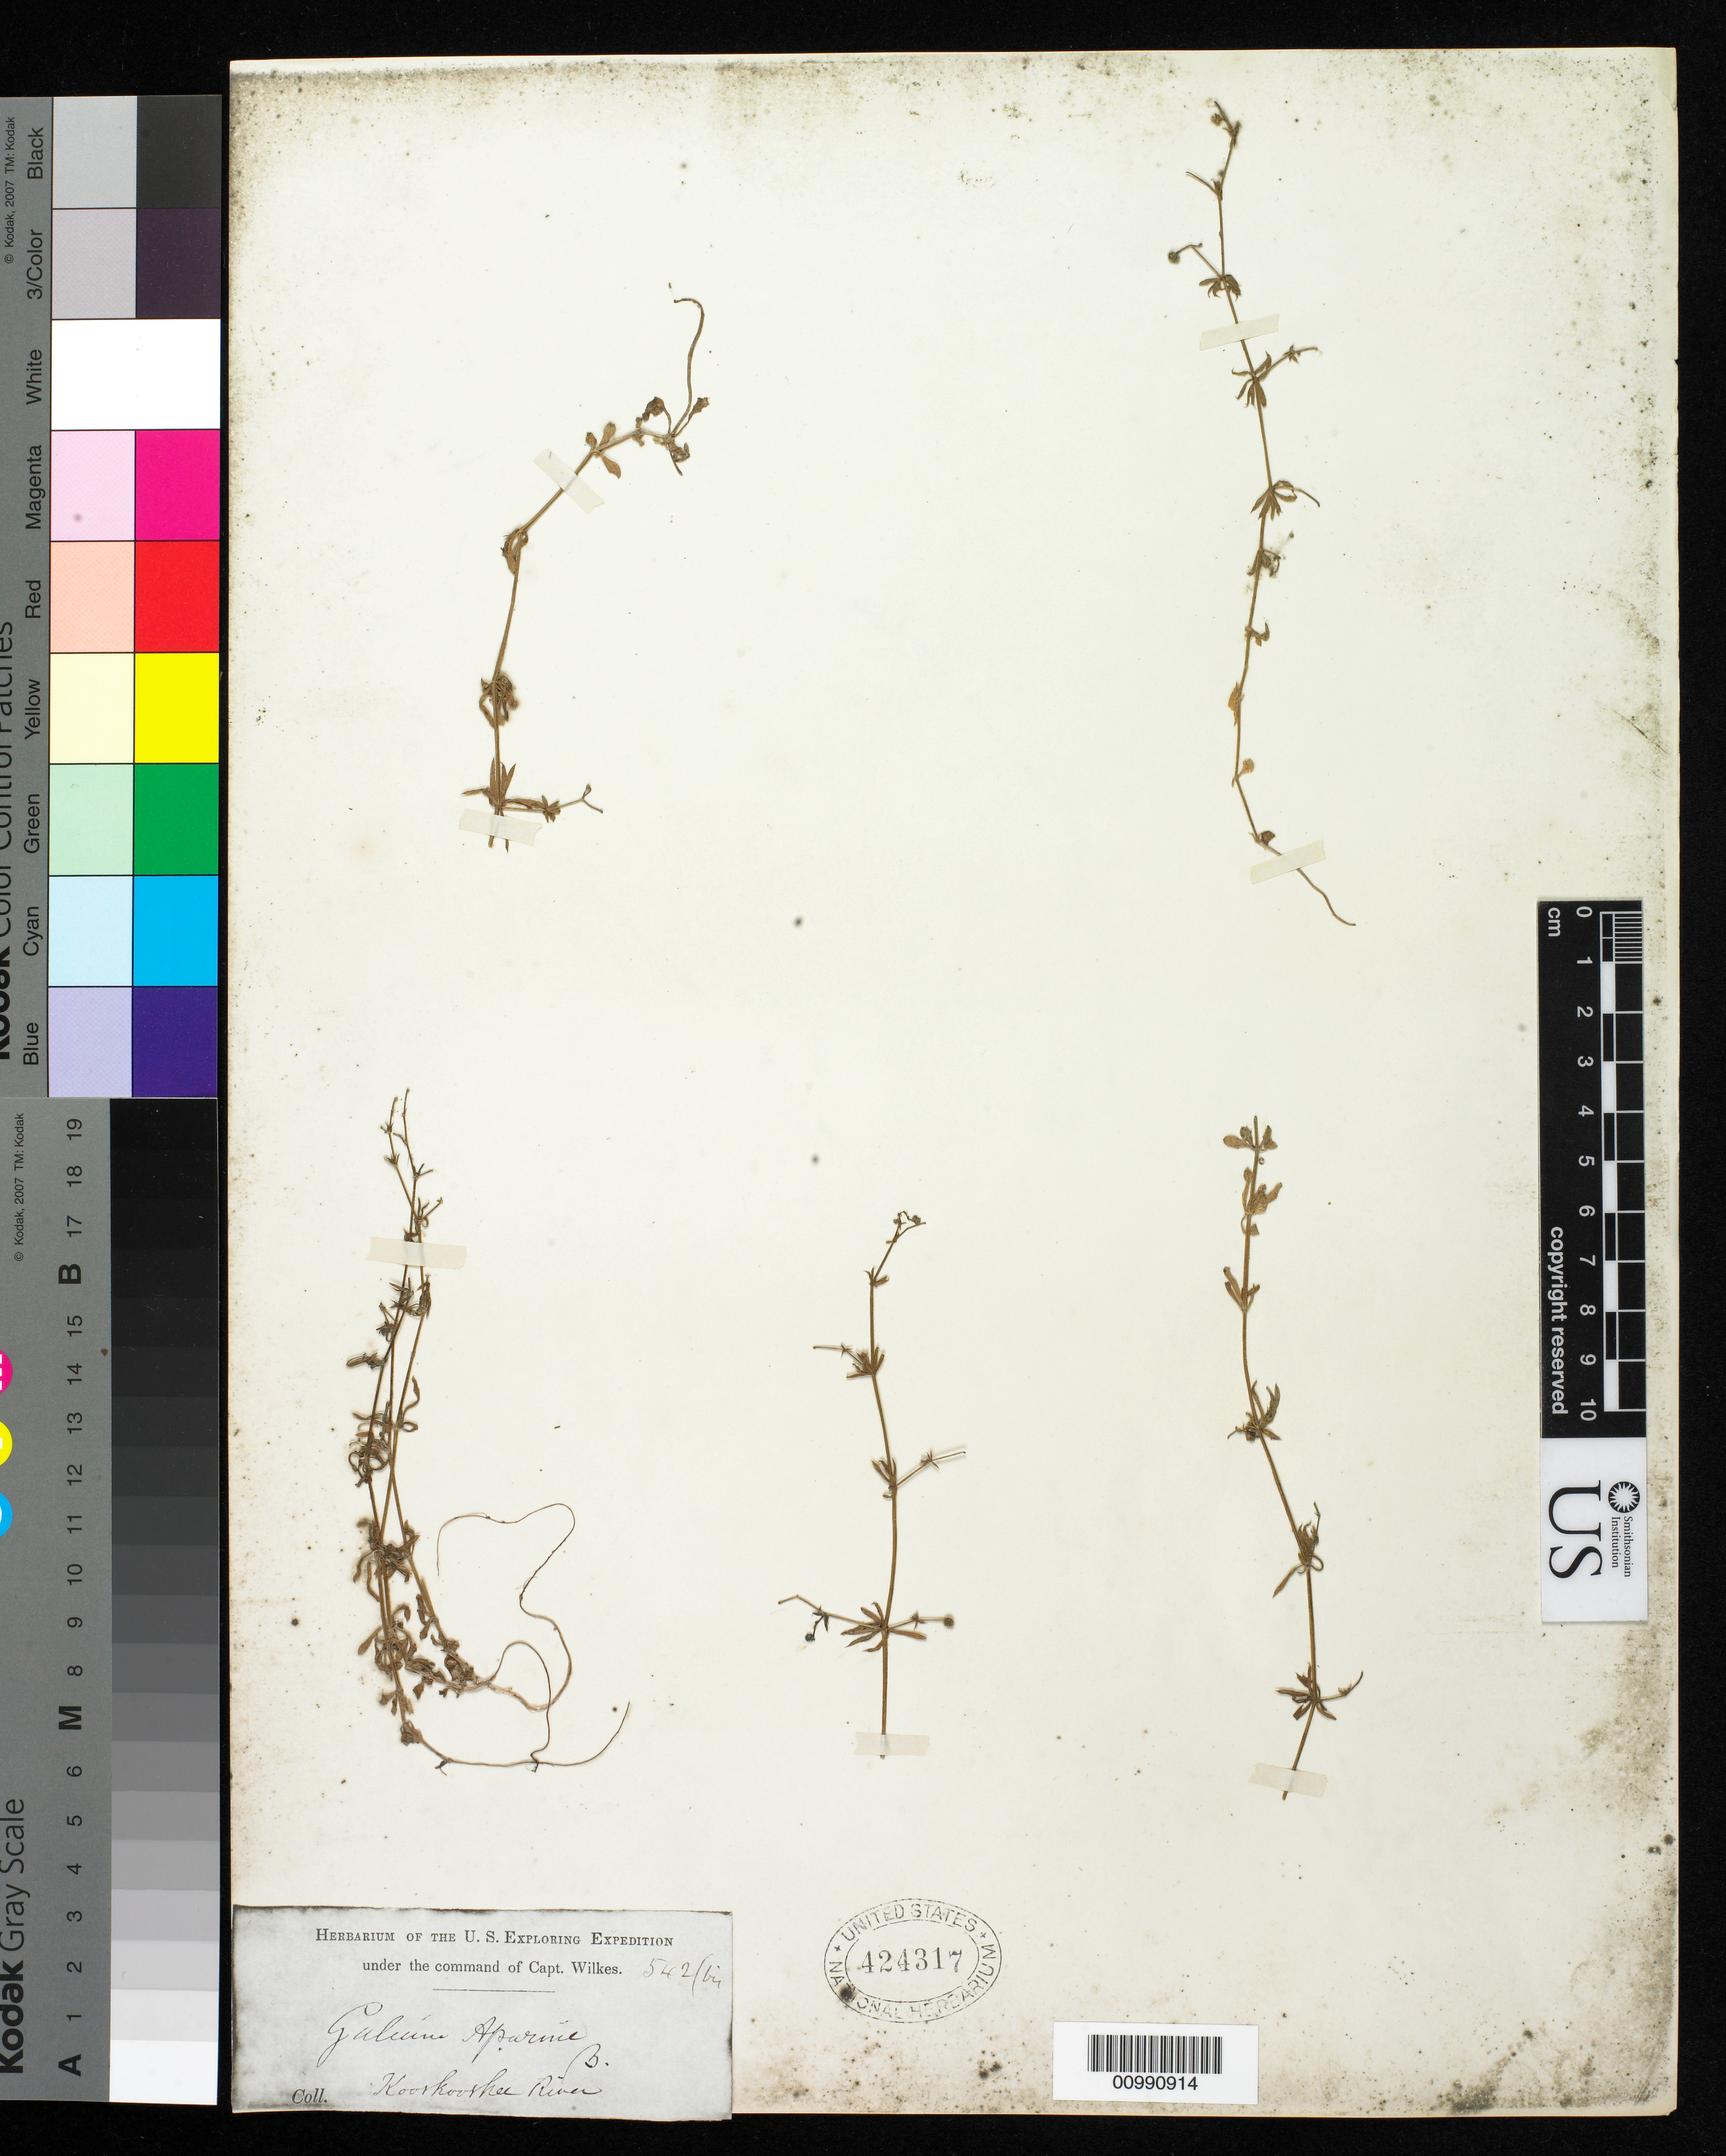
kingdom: Plantae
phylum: Tracheophyta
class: Magnoliopsida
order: Gentianales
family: Rubiaceae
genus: Galium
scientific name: Galium aparine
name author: L.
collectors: Wilkes Explor. Exped.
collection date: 1838/1842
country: United States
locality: Kooskooskie River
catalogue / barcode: US 424317